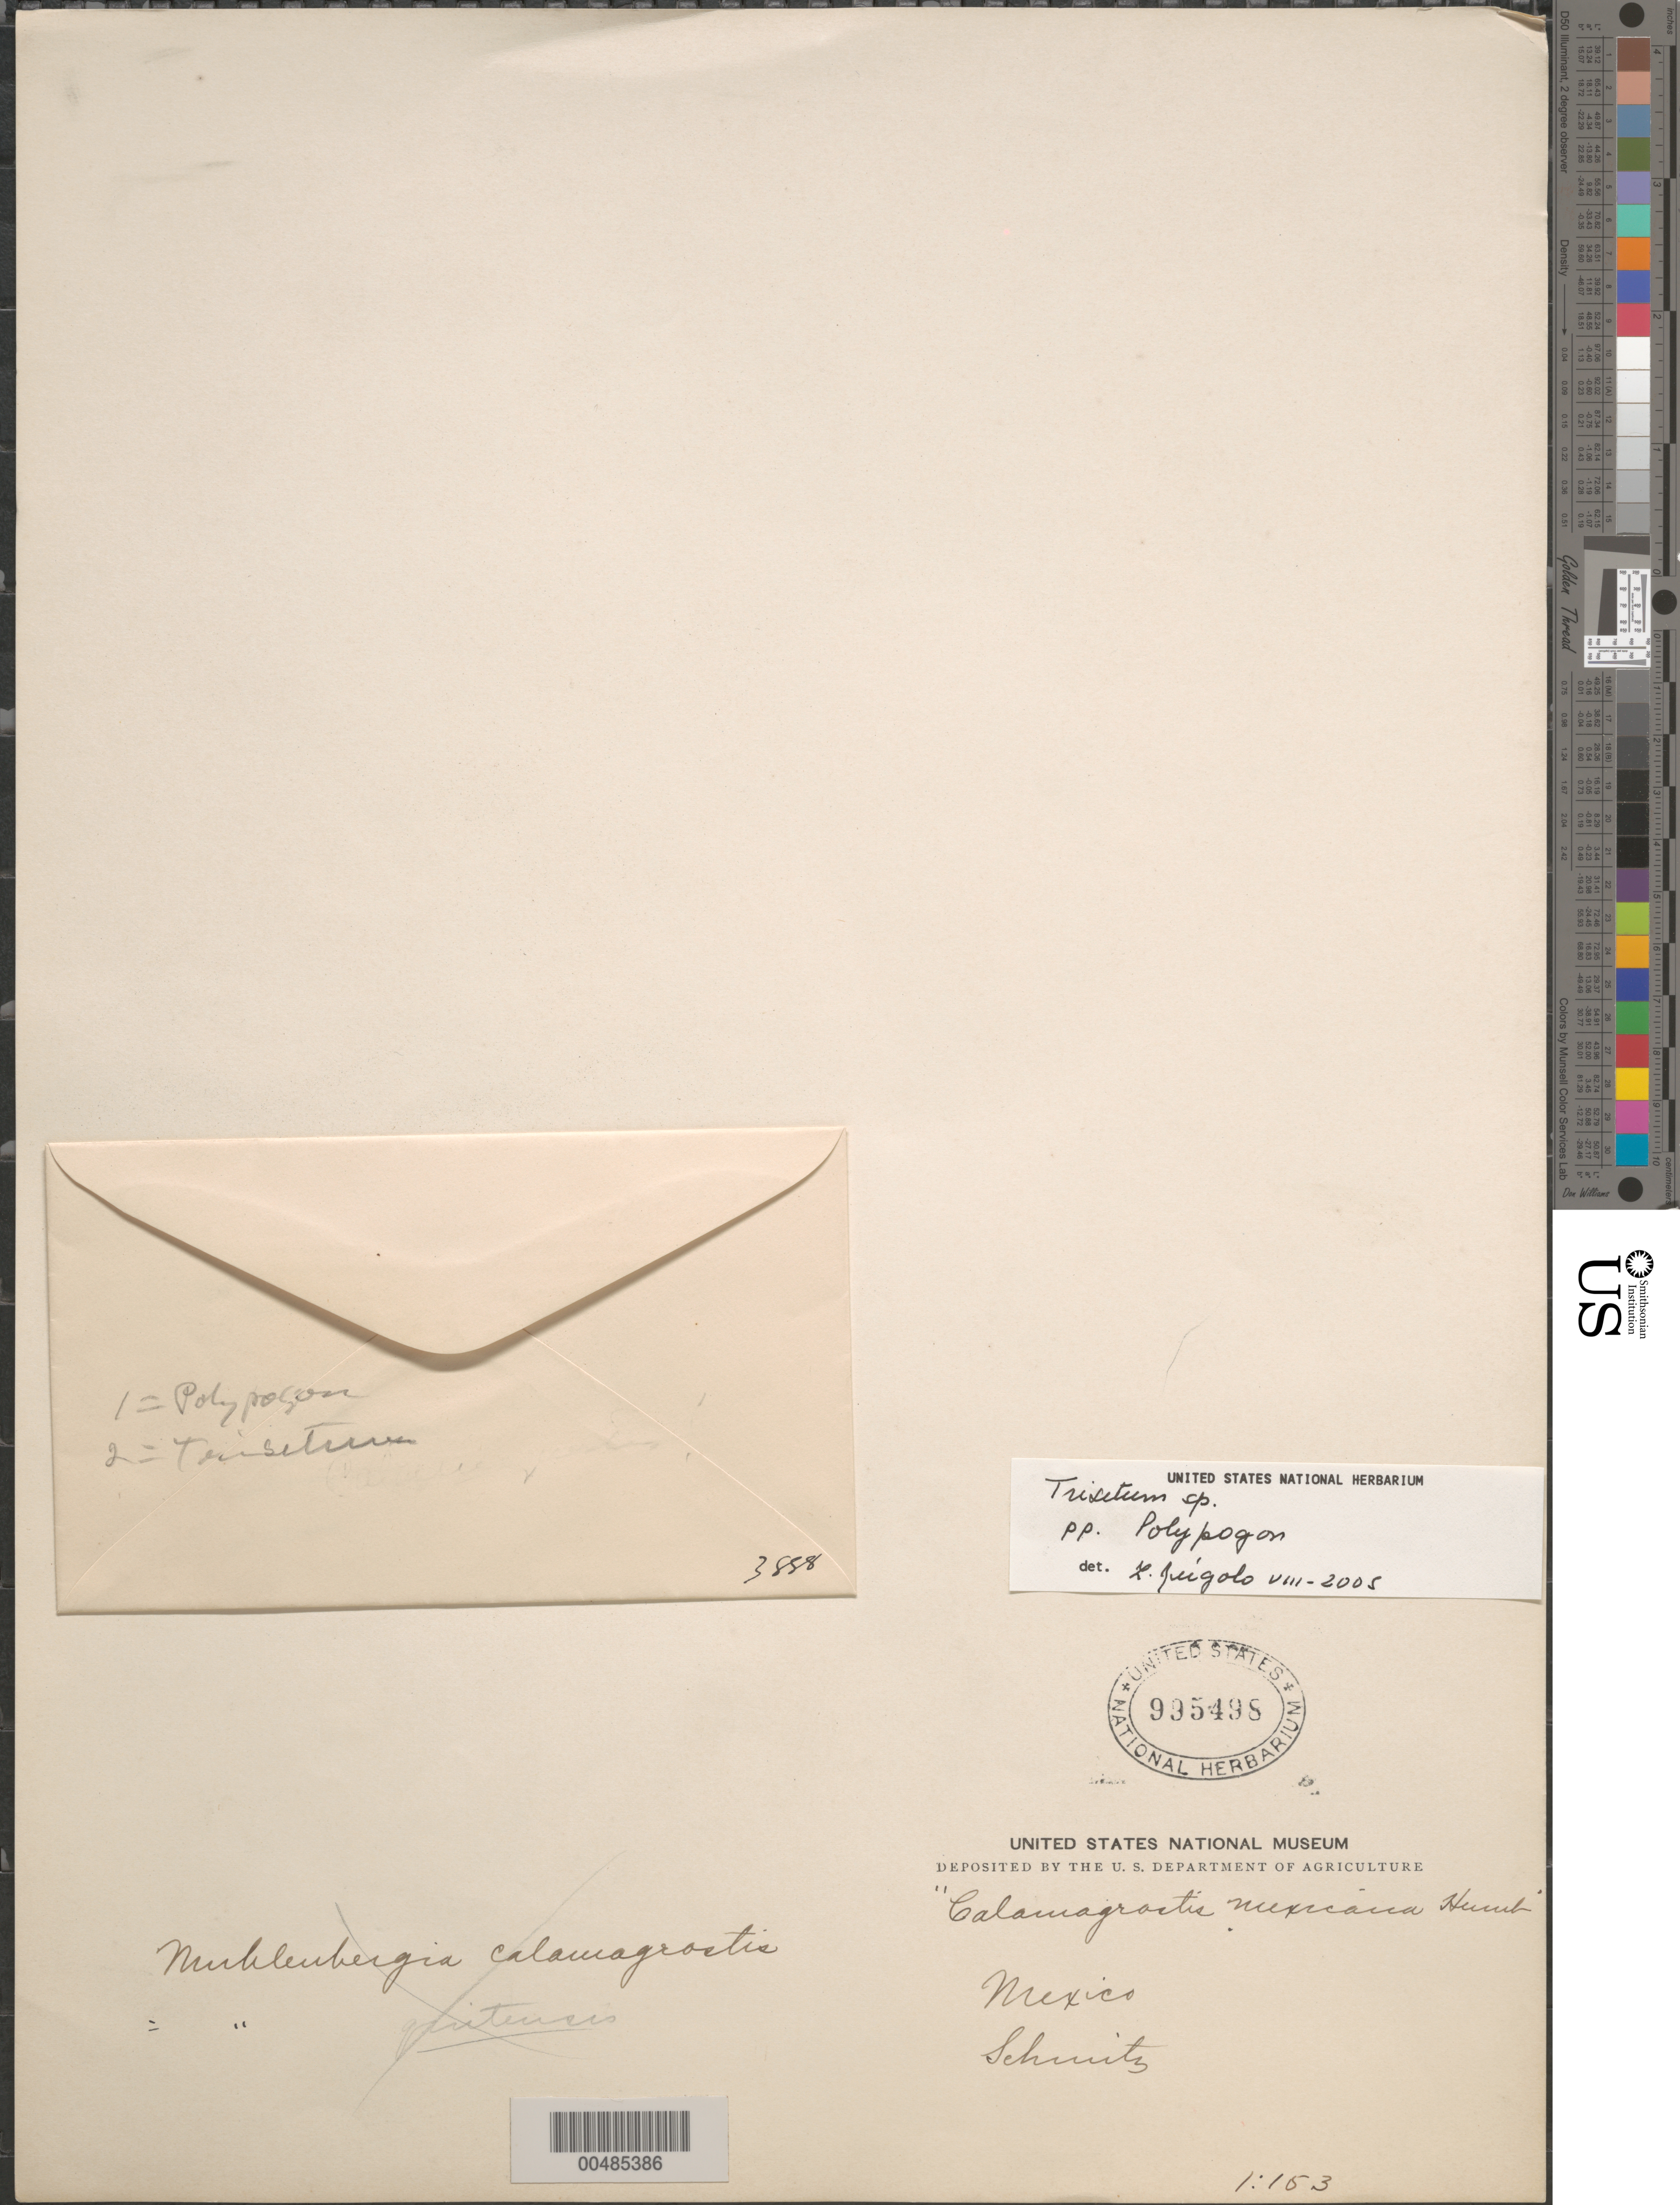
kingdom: Plantae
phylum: Tracheophyta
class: Liliopsida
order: Poales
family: Poaceae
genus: Peyritschia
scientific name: Peyritschia sp.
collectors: -. Schuitz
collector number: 3888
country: Mexico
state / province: Durango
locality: San Ramon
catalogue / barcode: US 995498